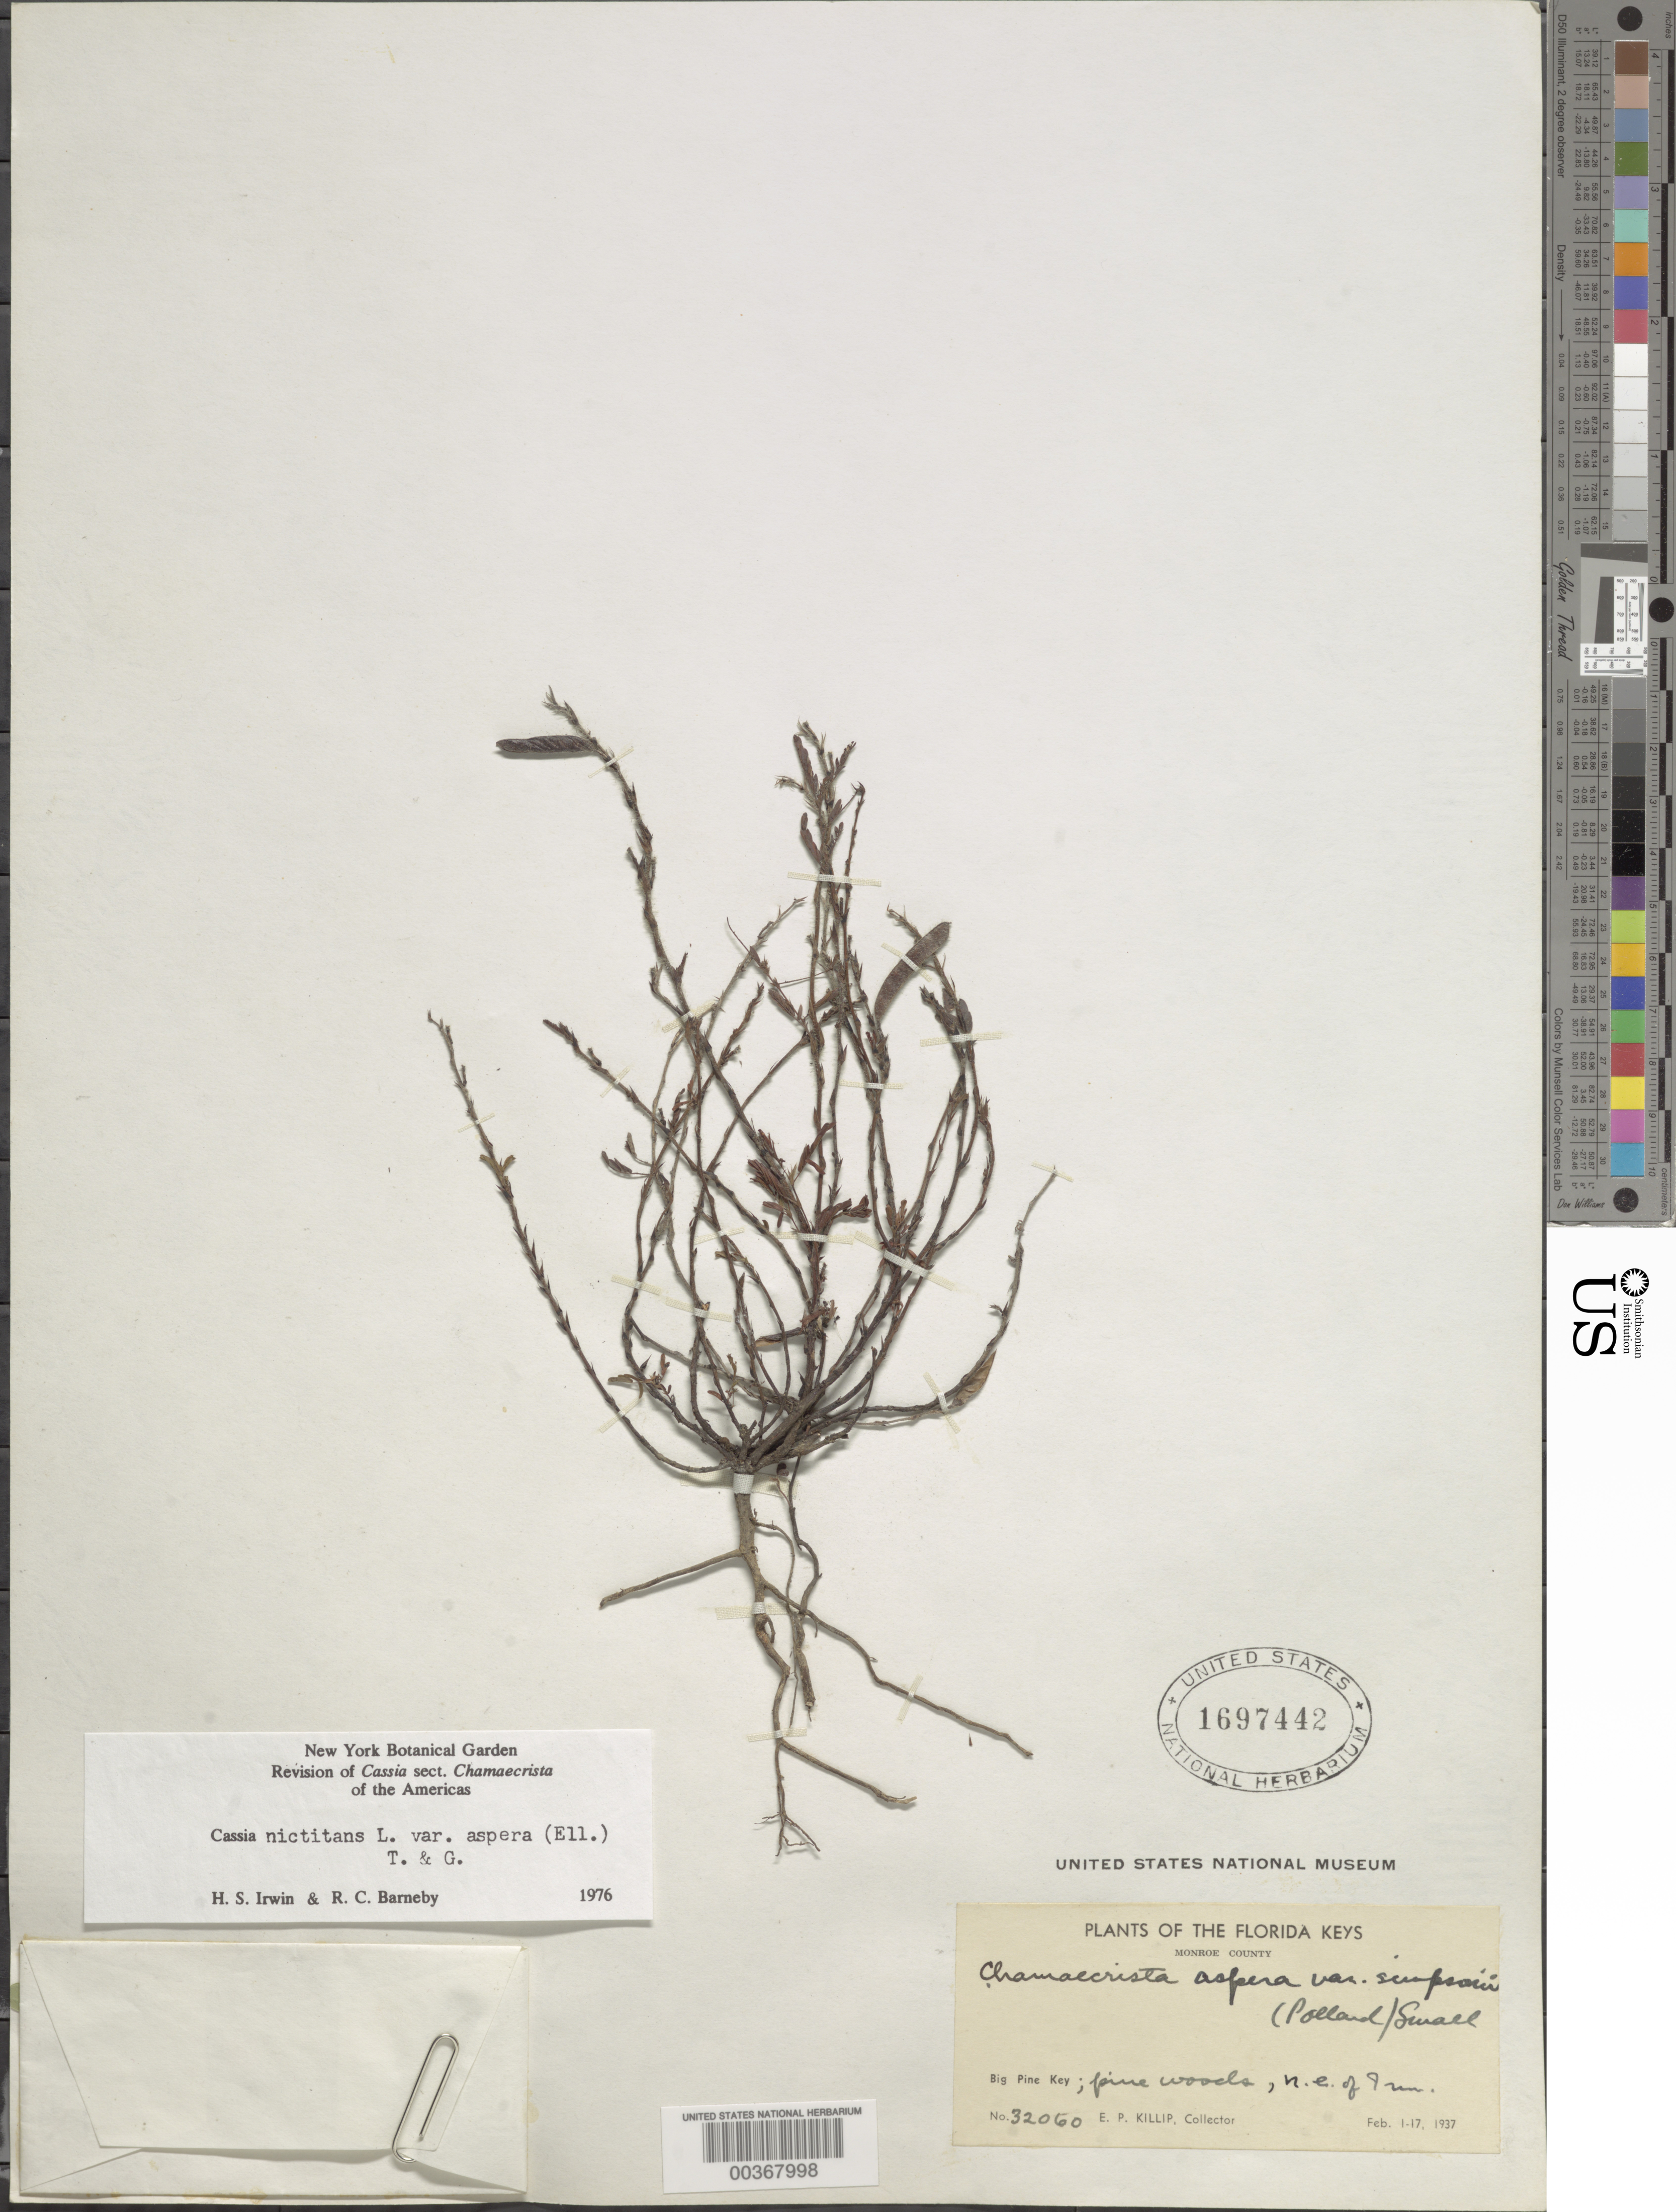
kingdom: Plantae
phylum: Tracheophyta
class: Magnoliopsida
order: Fabales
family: Fabaceae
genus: Chamaecrista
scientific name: Chamaecrista nictitans var. aspera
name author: (Muhl. ex Elliot) H.S. Irwin & Barneby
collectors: E. P. Killip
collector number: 32060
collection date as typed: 01 Feb 1937 to 17 Feb 1937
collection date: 1937-02-01/1937-02-17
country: United States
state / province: Florida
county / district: Monroe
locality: Big pine key; ne of inn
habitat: Pine woods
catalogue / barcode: US 1697442